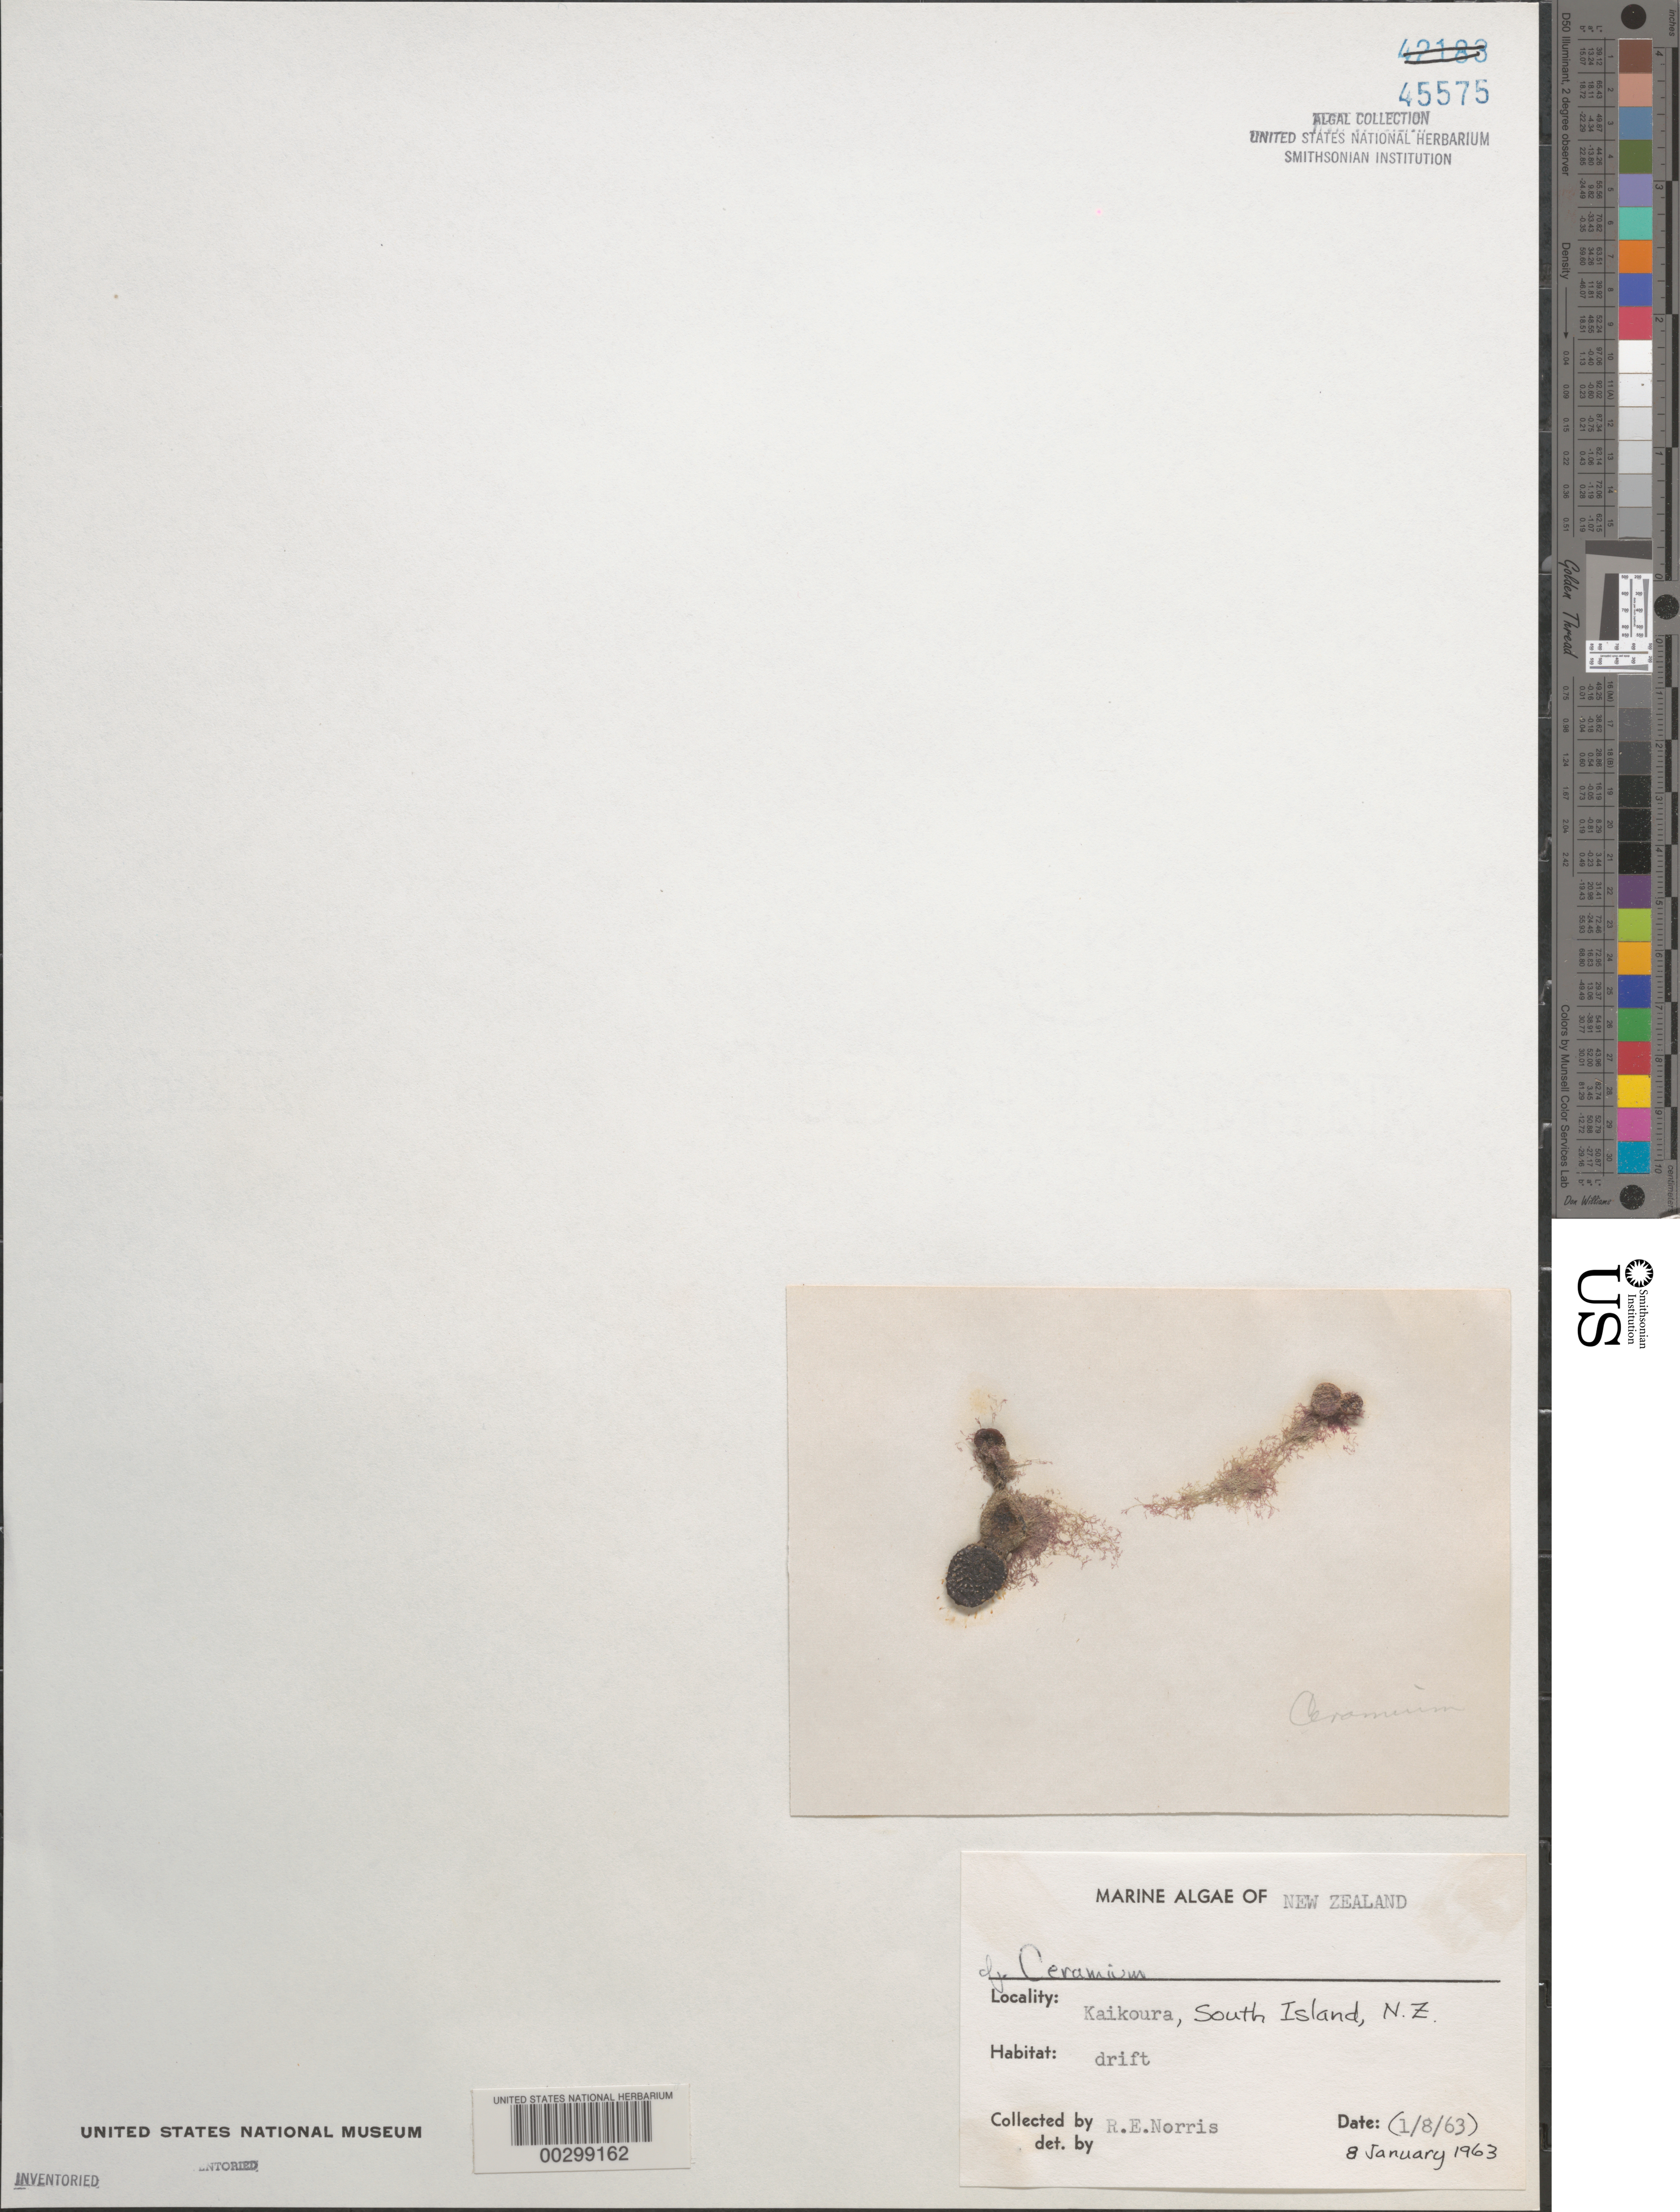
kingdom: Plantae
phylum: Rhodophyta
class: Florideophyceae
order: Ceramiales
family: Ceramiaceae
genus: Ceramium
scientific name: Ceramium sp.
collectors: R. E. Norris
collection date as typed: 08 Jan 1963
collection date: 1963-01-08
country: New Zealand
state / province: Canterbury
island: South Island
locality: Kaikoura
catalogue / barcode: US 45575